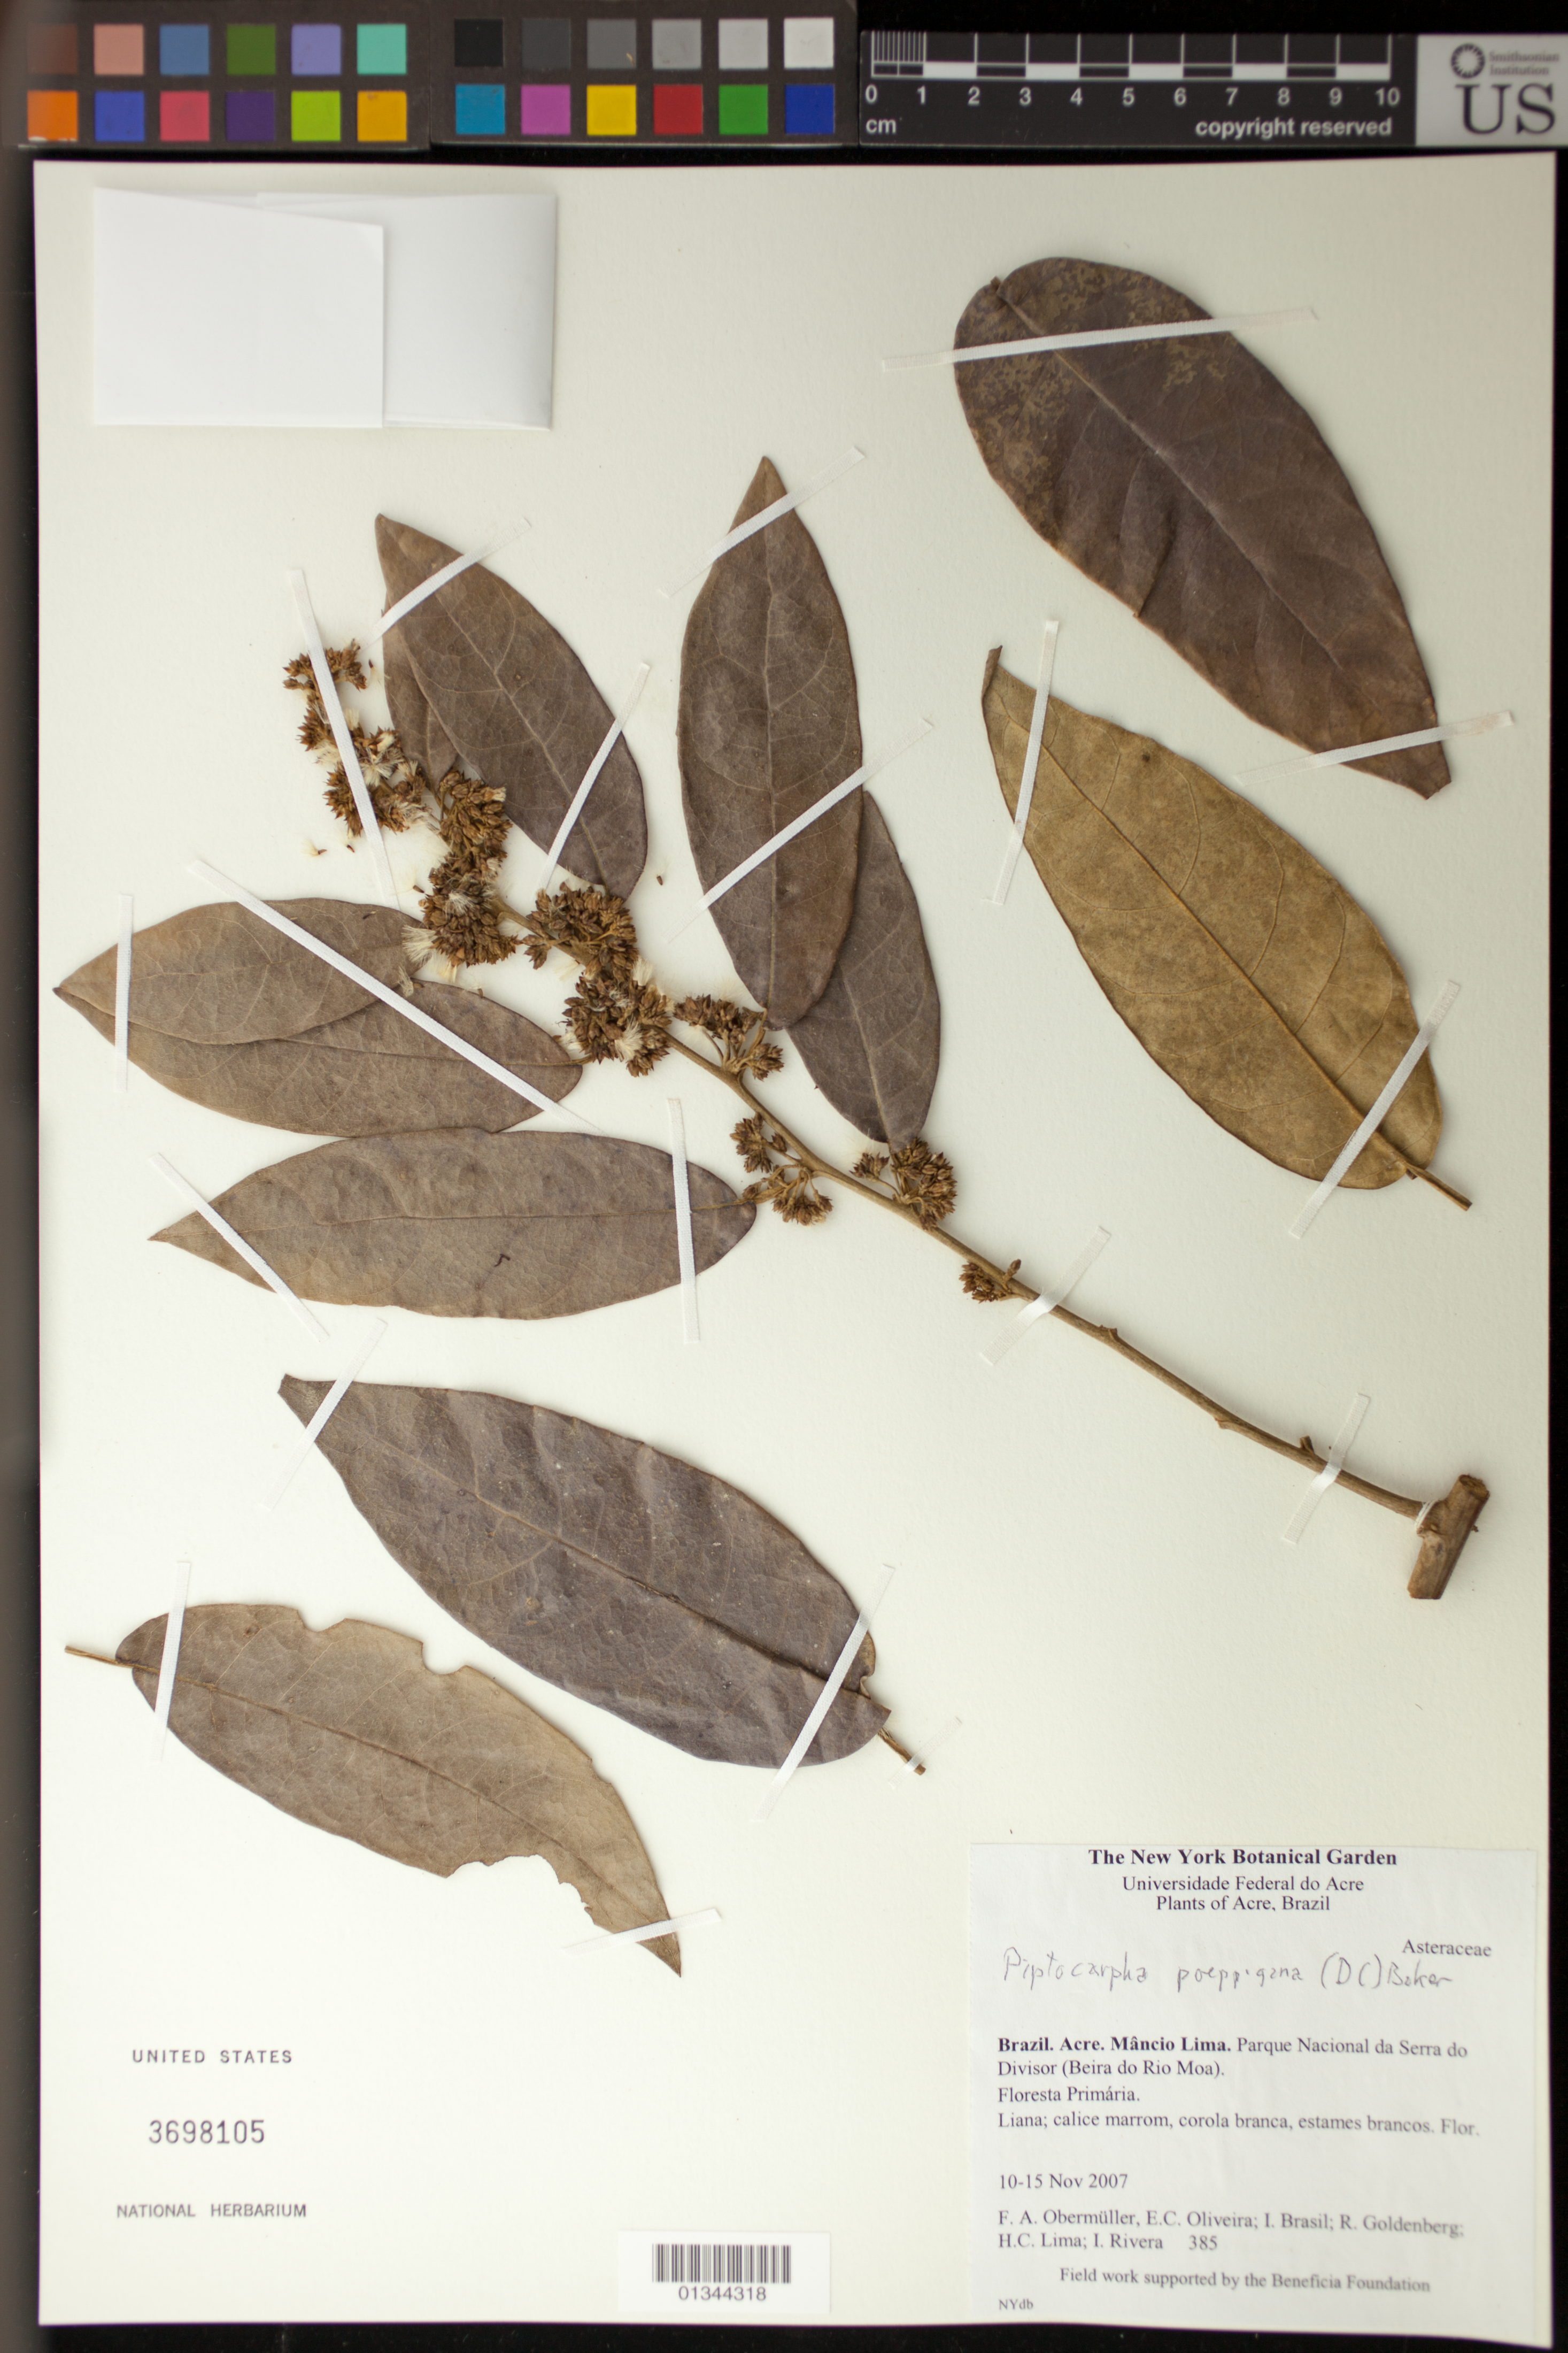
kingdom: Plantae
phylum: Tracheophyta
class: Magnoliopsida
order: Asterales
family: Asteraceae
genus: Piptocarpha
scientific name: Piptocarpha poeppigiana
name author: (DC.) Baker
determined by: Robinson, H. E., (US), Smithsonian Institution - National Museum of Natural History (UNITED STATES)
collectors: F. A. Obermuller, E. Oliveira, I. Brasil, R. Goldenberg, H. C. Lima & I. Rivera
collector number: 385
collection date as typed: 10-15 Nov 2007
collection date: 2007-11-10/2007-11-15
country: Brazil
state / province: Acre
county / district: Mancio Lima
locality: Parque Nacional da Serra do Divisor (Biera do Rio Moa)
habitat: Floresta Primaria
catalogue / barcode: US 3698105